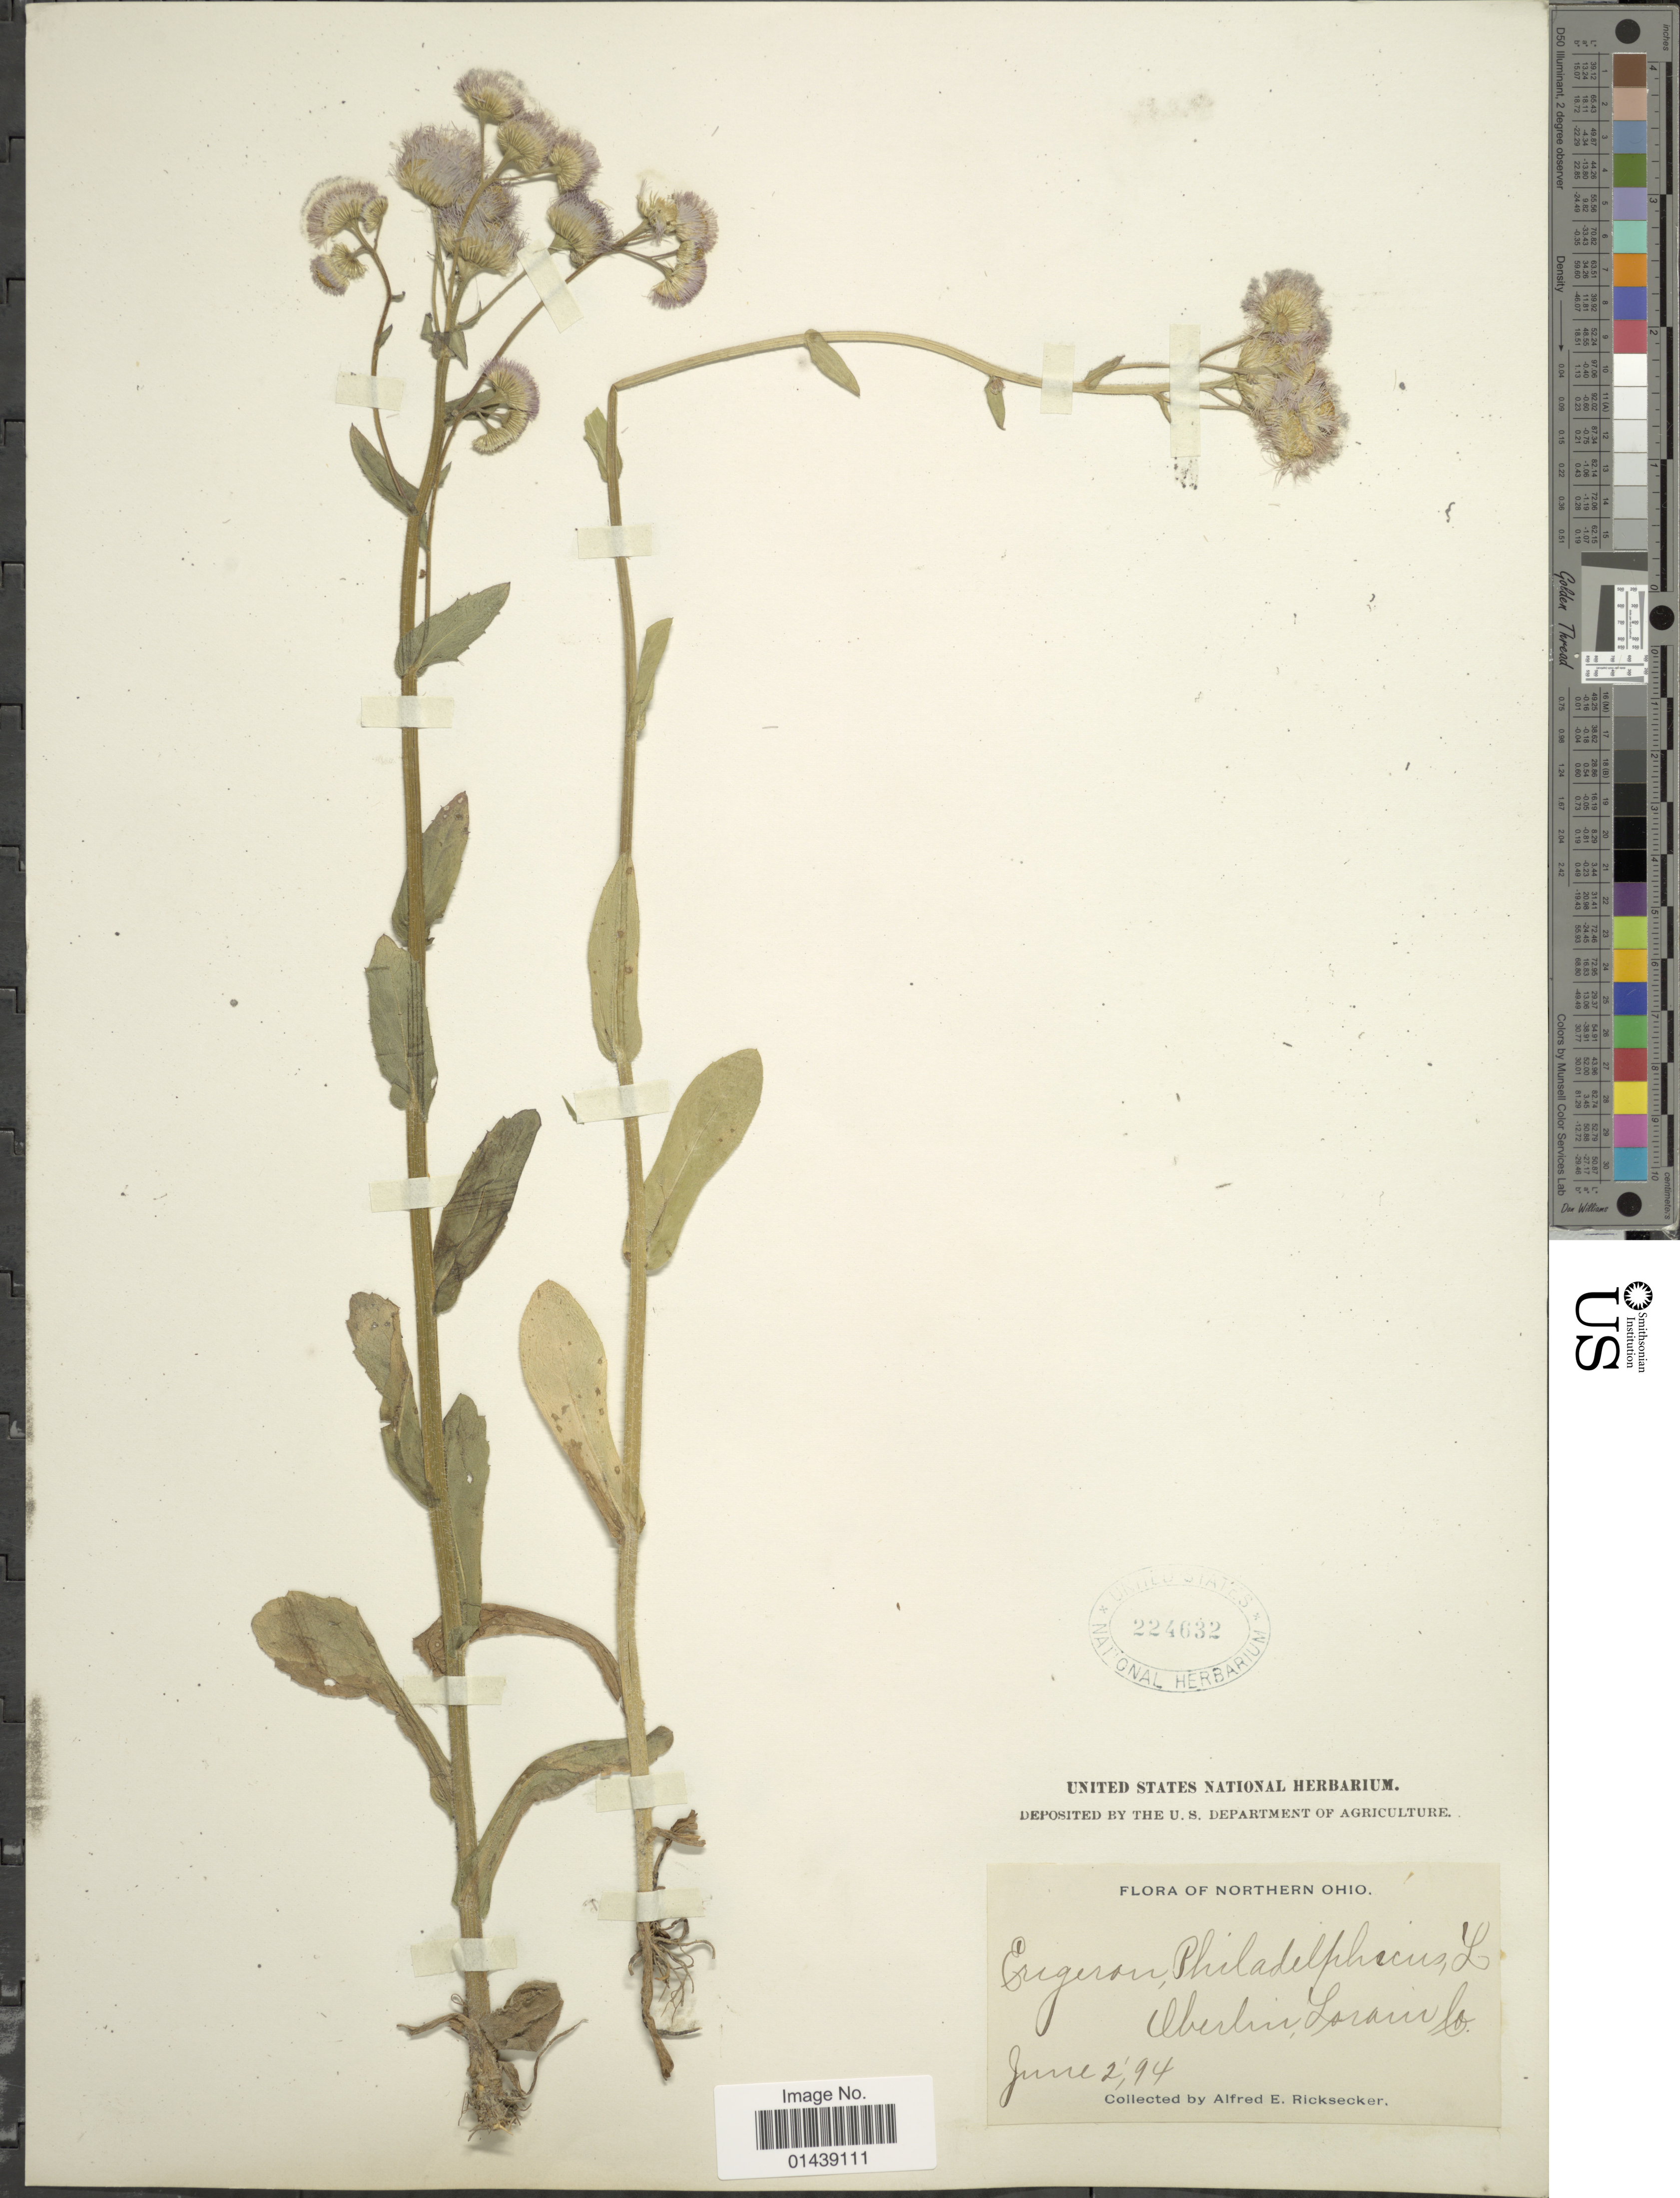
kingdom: Plantae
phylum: Tracheophyta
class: Magnoliopsida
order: Asterales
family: Asteraceae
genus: Erigeron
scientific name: Erigeron philadelphicus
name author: L.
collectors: A. E. Ricksecker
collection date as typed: Transcribed d/m/y: 2/6/94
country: United States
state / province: Ohio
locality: Northern Ohio. Oberlin, Lorain Co.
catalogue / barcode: US 224632